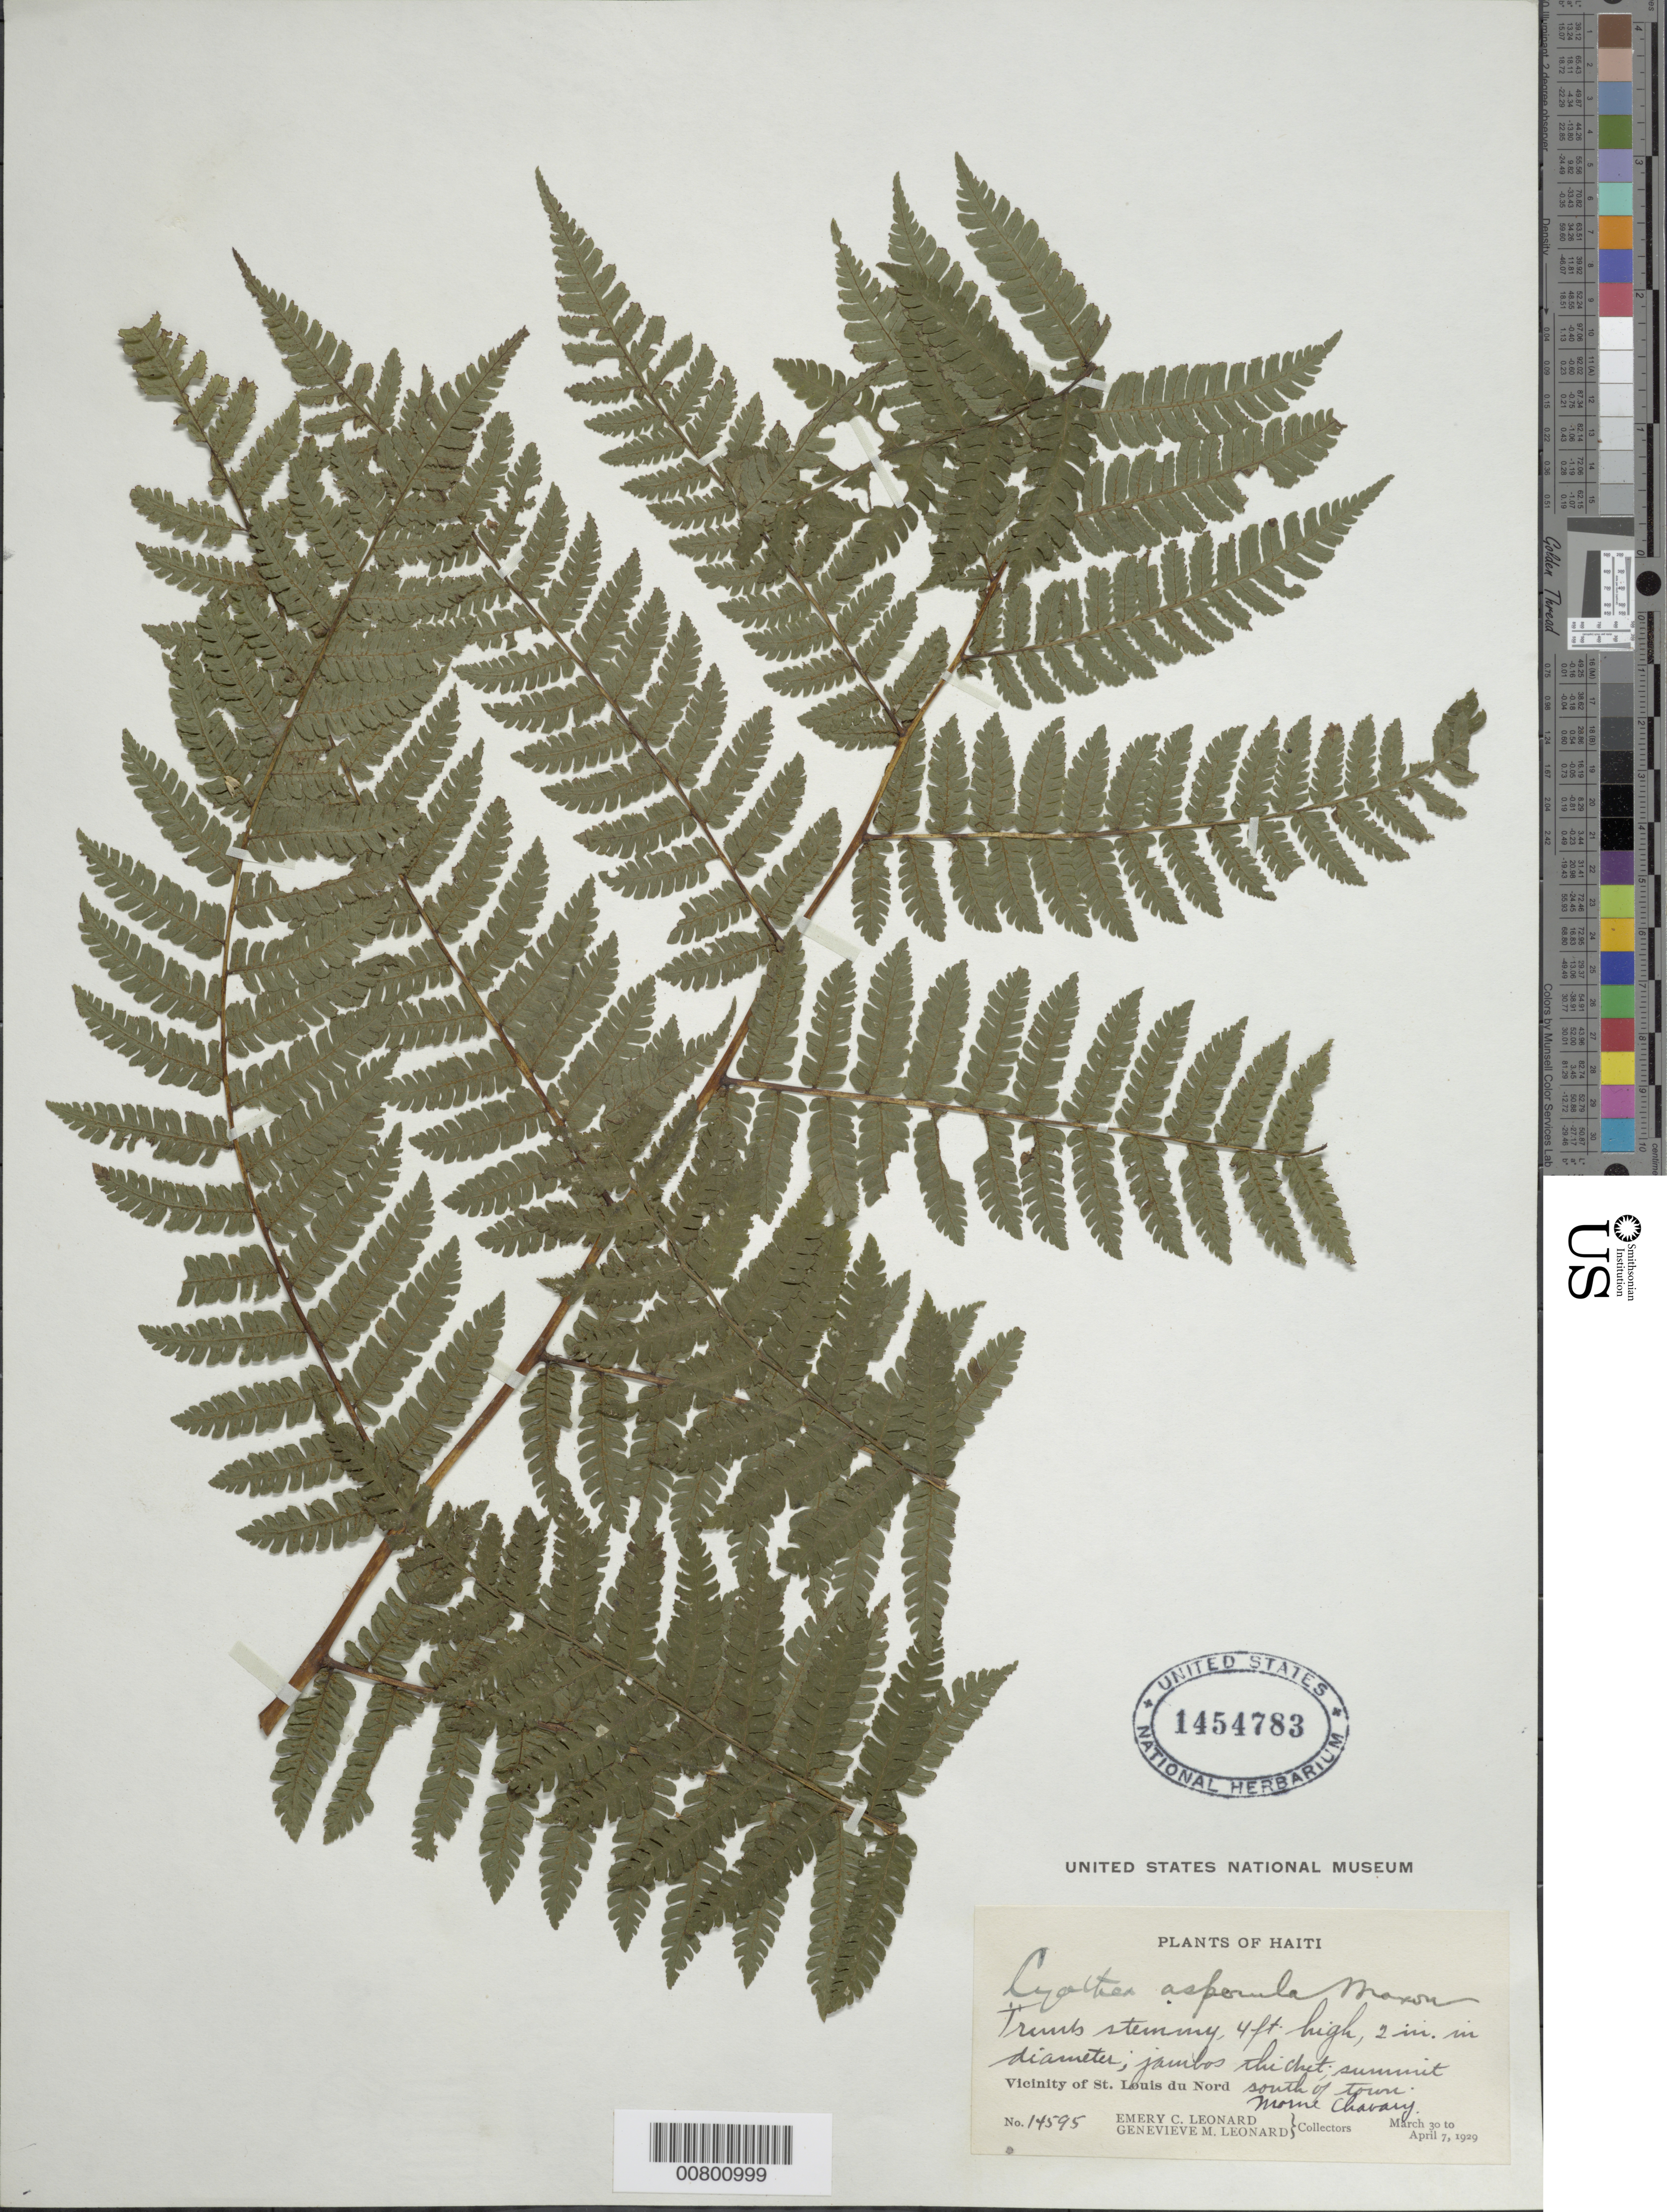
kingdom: Plantae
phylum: Tracheophyta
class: Polypodiopsida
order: Cyatheales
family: Cyatheaceae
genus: Cyathea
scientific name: Cyathea furfuracea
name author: Christ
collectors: E. C. Leonard & G. M. Leonard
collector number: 14595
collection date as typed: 30 Mar 1929 to 07 Apr 1929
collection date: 1929-03-30/1929-04-07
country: Haiti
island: Hispaniola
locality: St.Louis du Nord vicinity, Morne Chavary, summit S of town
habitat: Jambos thicket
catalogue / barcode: US 1454783